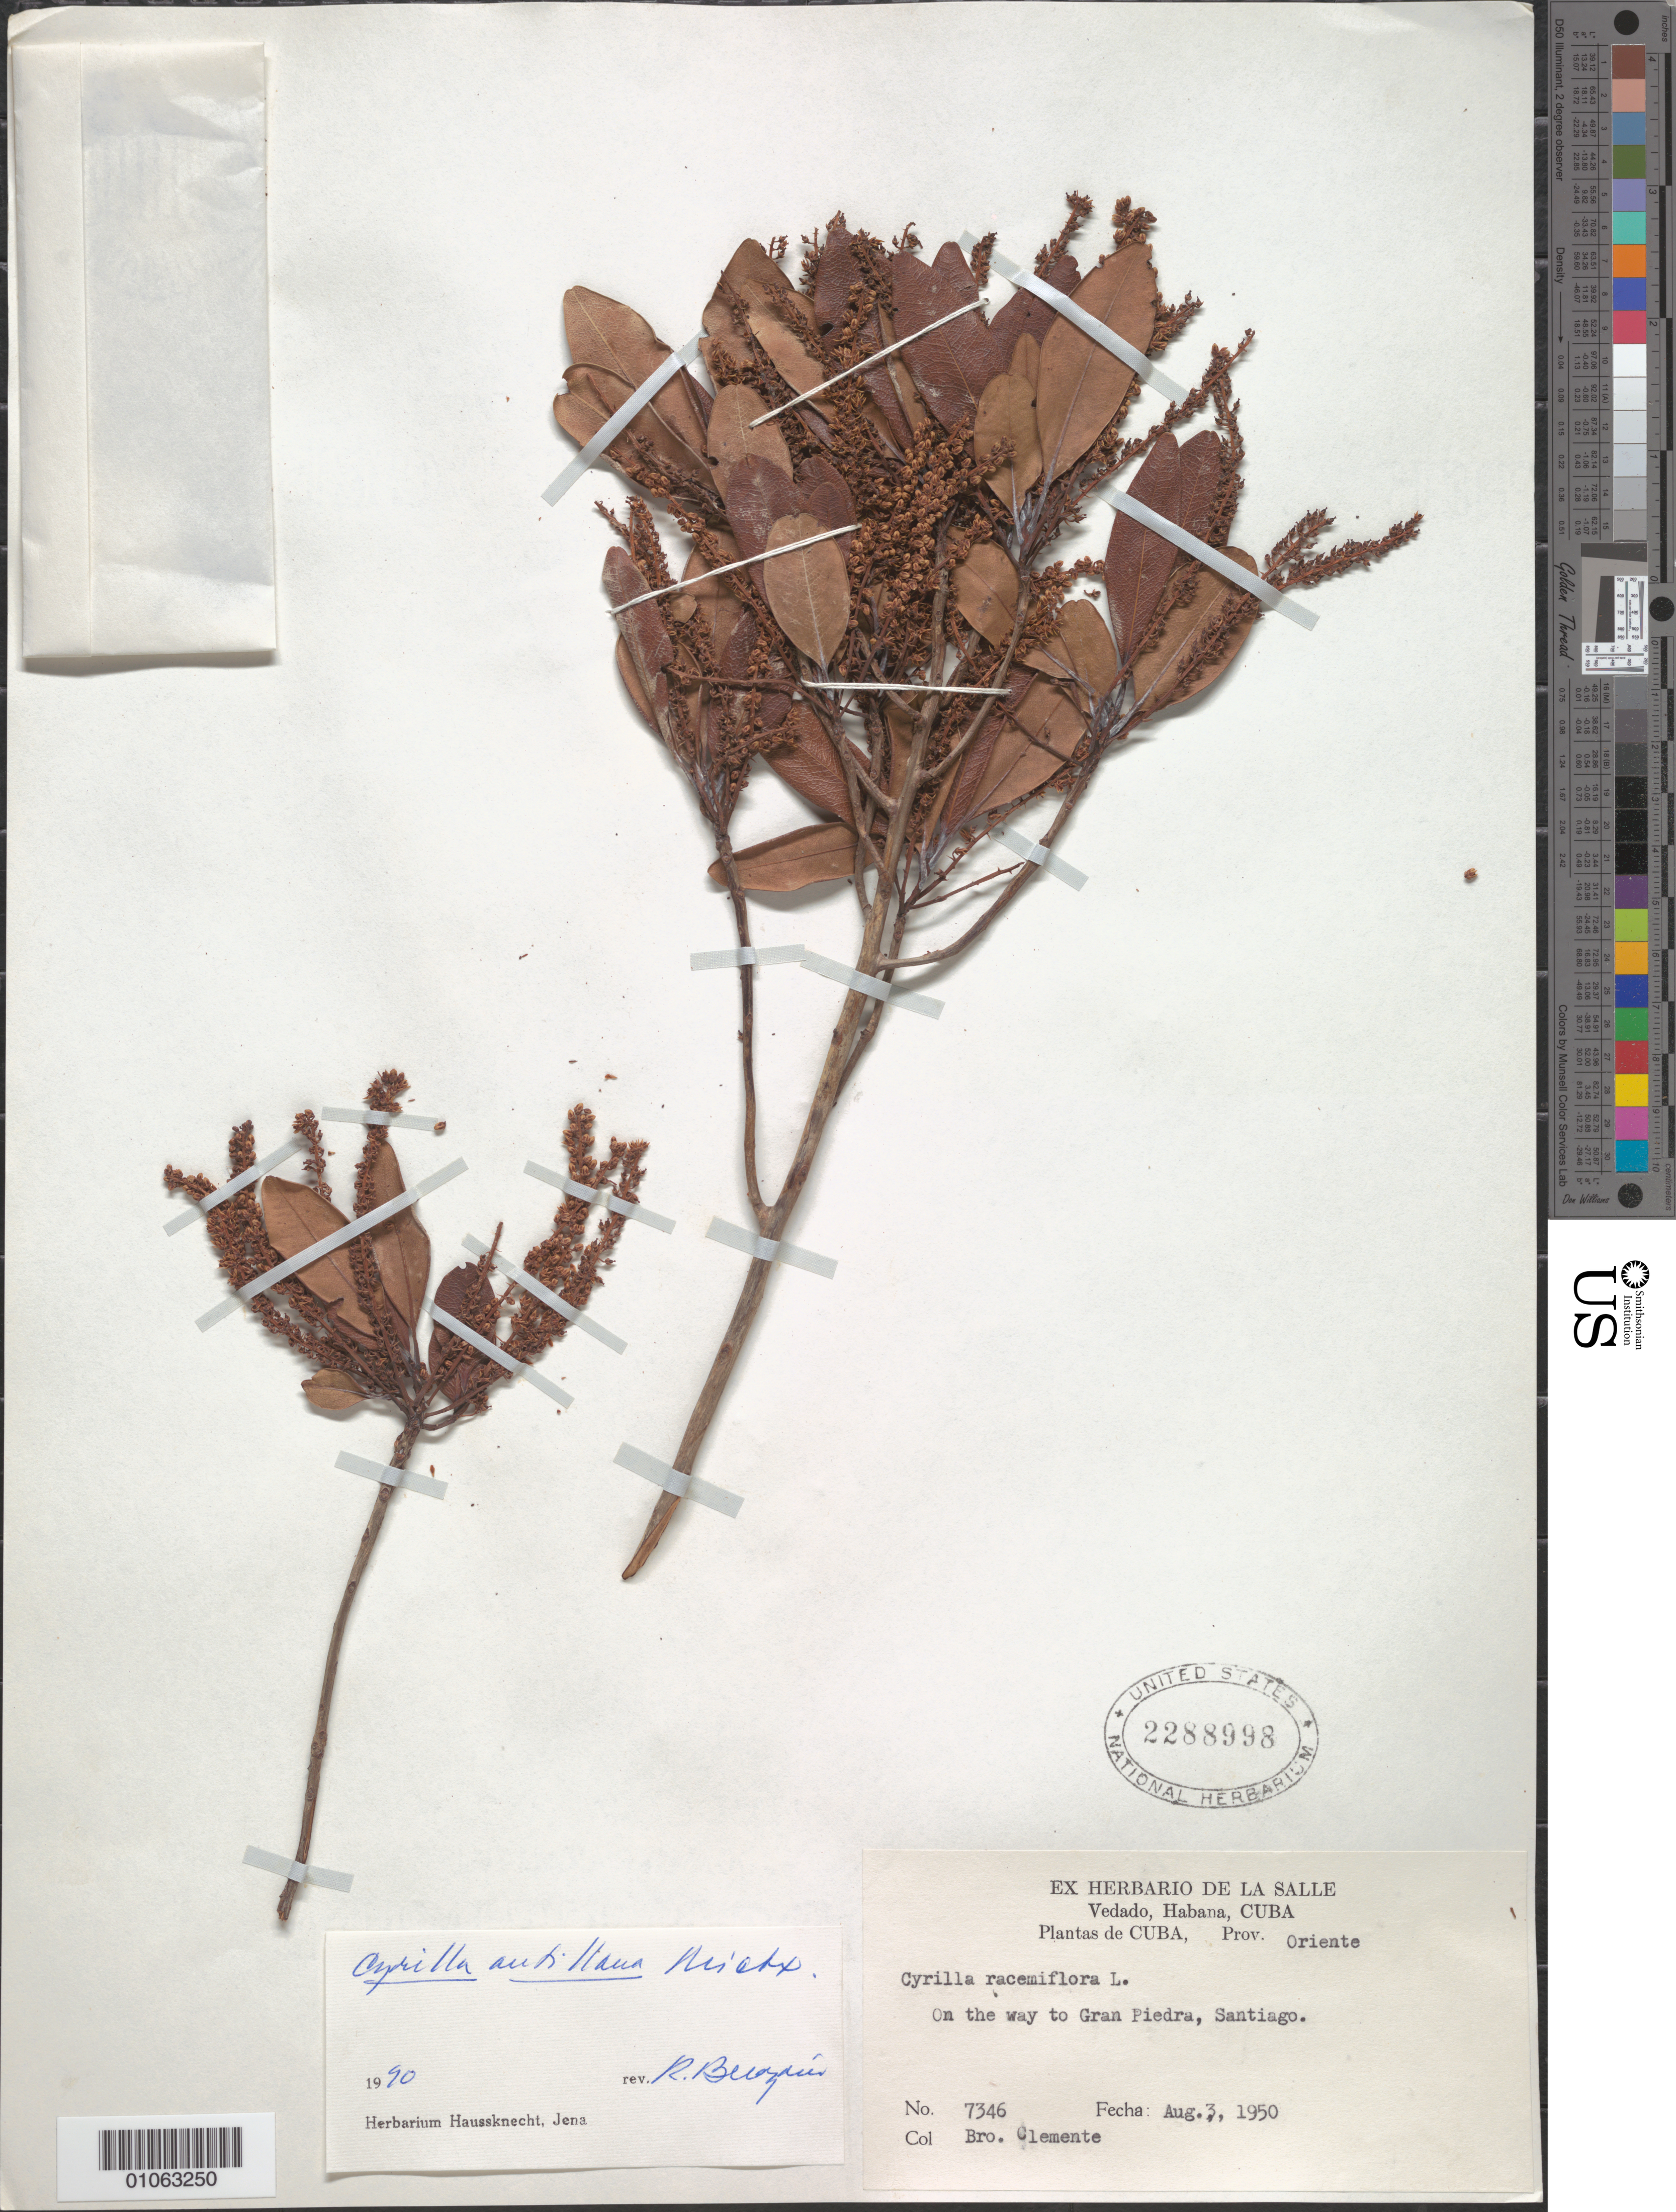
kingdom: Plantae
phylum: Tracheophyta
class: Magnoliopsida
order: Ericales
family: Cyrillaceae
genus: Cyrilla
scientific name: Cyrilla antillana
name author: Michx.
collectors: Bro. Clemente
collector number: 7346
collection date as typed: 03 Aug 1950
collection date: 1950-08-03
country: Cuba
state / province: Santiago de Cuba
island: Cuba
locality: On the way to Gran Piedra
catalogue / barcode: US 2288998